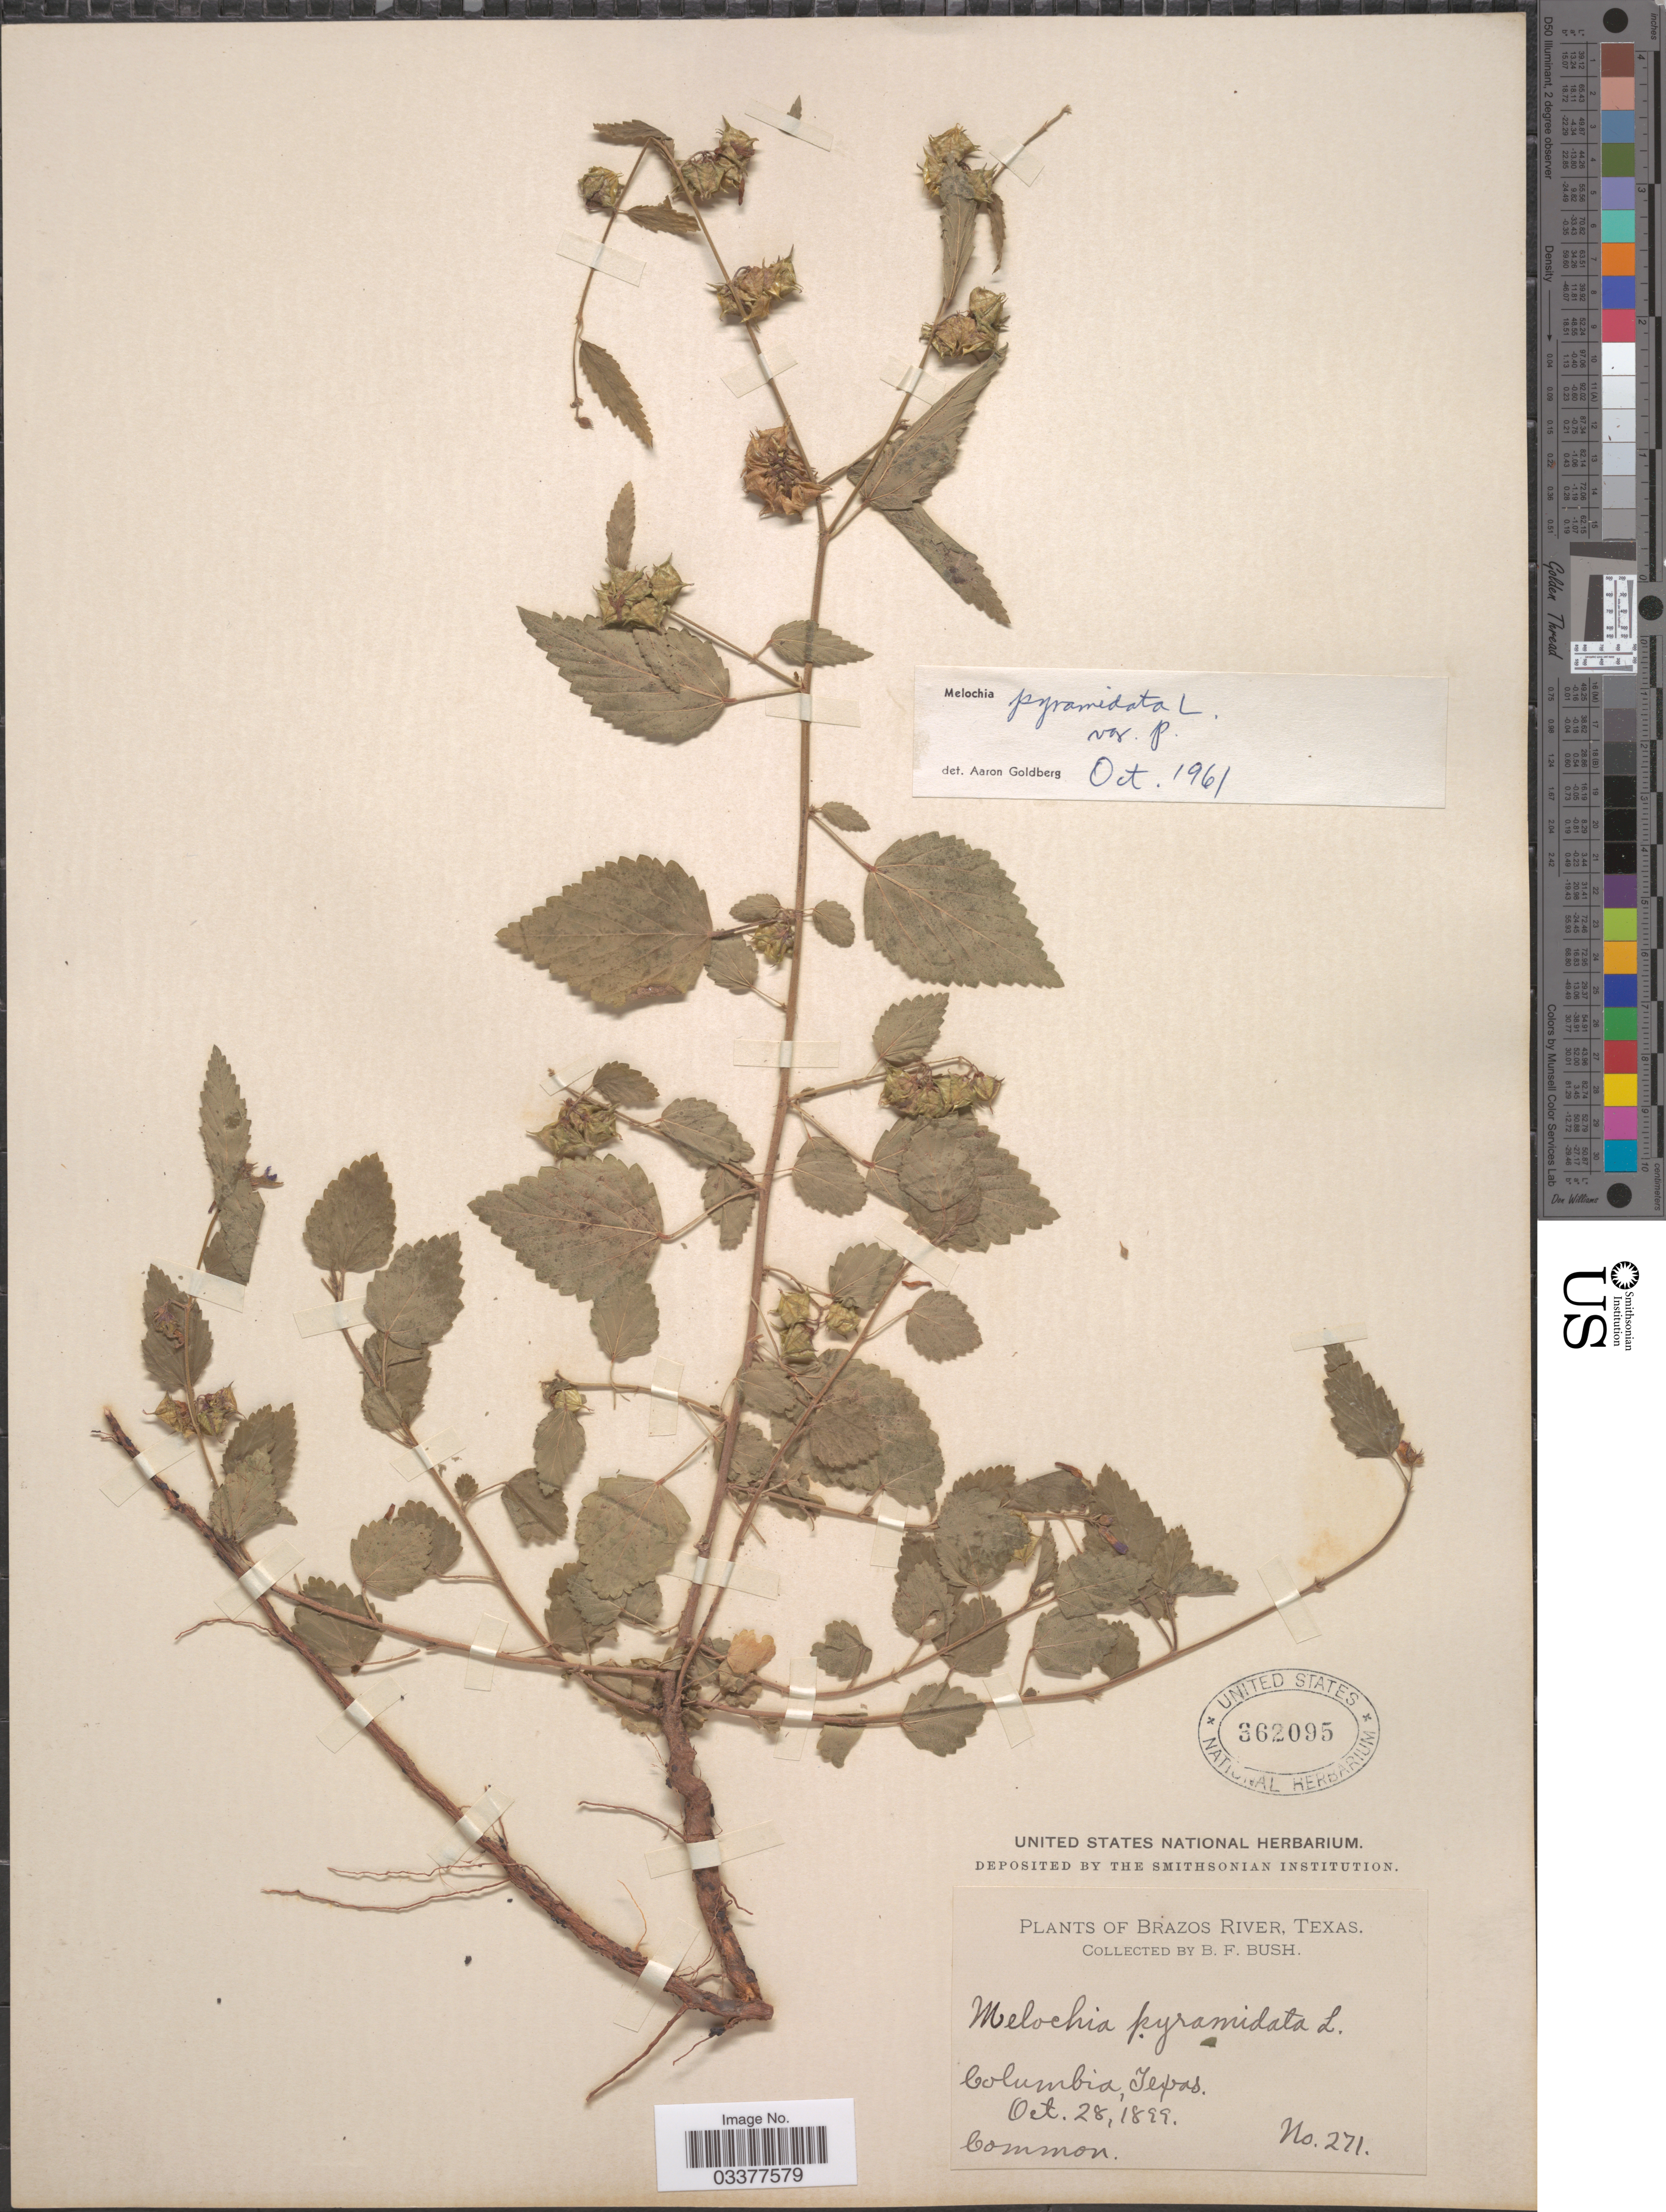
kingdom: Plantae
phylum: Tracheophyta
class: Magnoliopsida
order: Malvales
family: Malvaceae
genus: Melochia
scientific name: Melochia pyramidata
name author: L.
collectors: B. F. Bush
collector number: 271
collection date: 1899-10-28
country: United States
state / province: Texas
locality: Brazos River. Columbia.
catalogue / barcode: US 362095